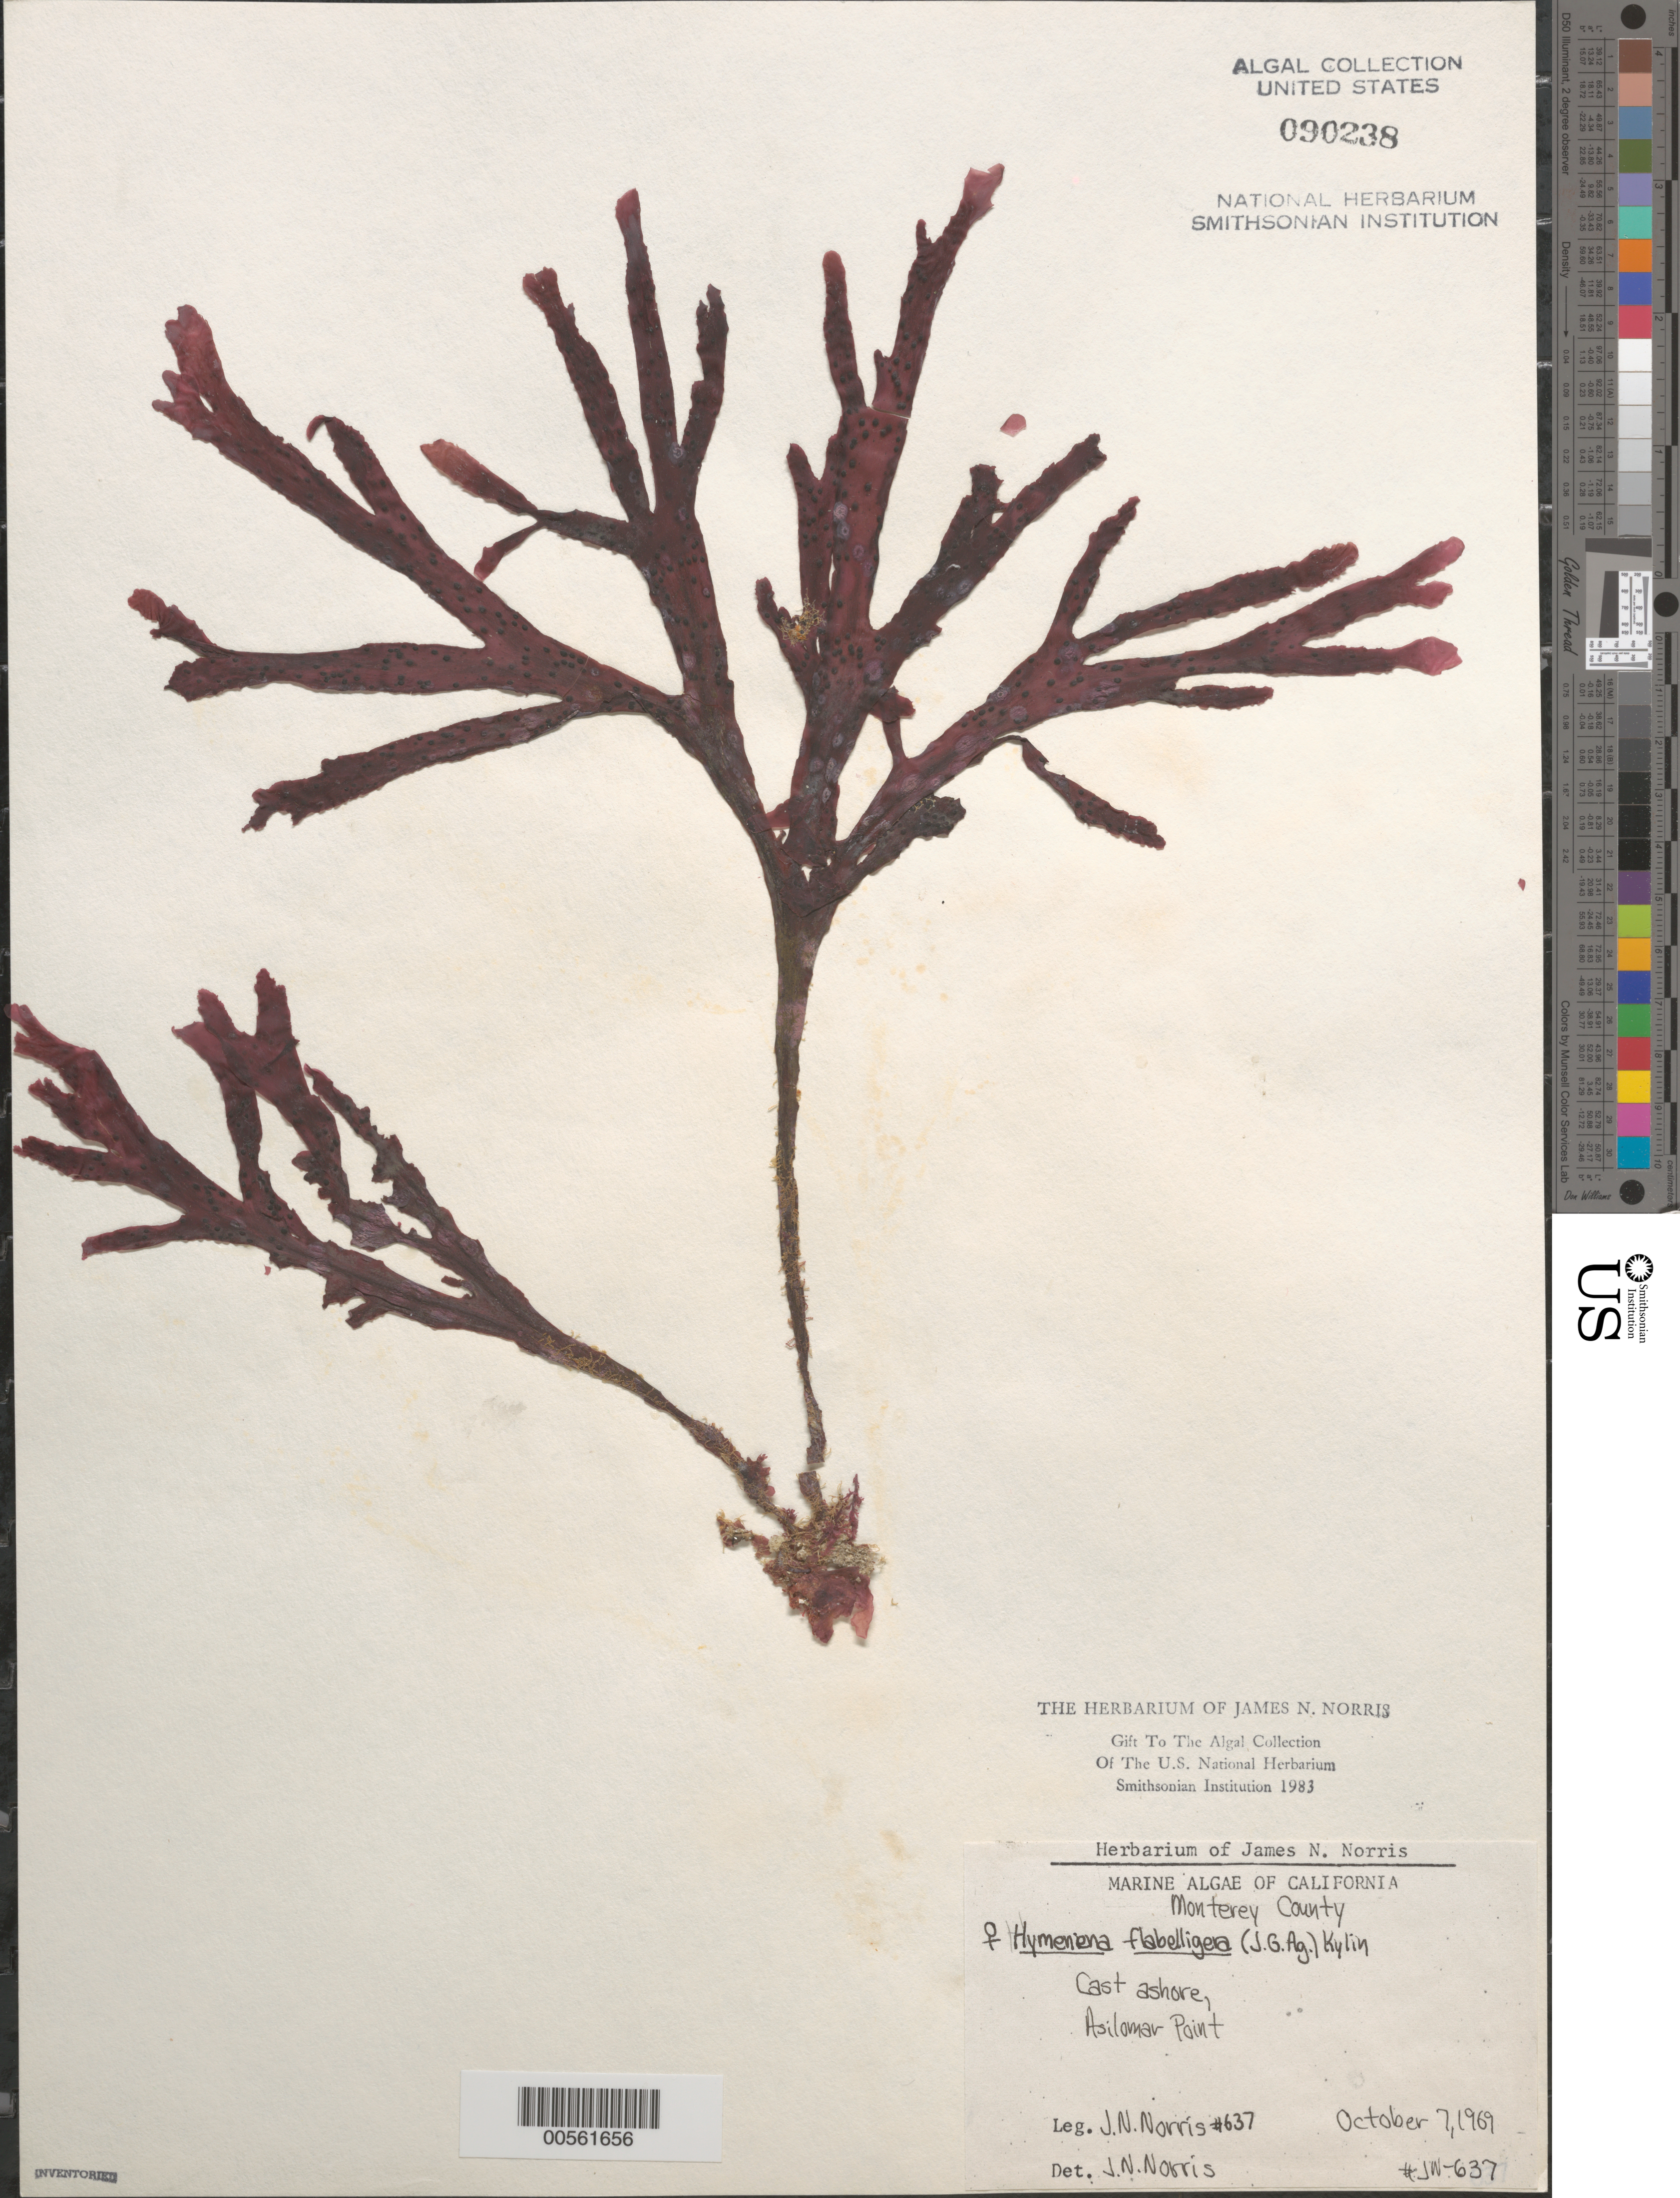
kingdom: Plantae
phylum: Rhodophyta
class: Florideophyceae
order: Ceramiales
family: Delesseriaceae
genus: Hymenena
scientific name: Hymenena flabelligera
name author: (J. Agardh) Kylin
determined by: Norris, James N.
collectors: J. N. Norris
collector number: JN-637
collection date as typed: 07 Oct 1969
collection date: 1969-10-07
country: United States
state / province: California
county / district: Monterey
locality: Asilomar Point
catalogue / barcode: US 90238